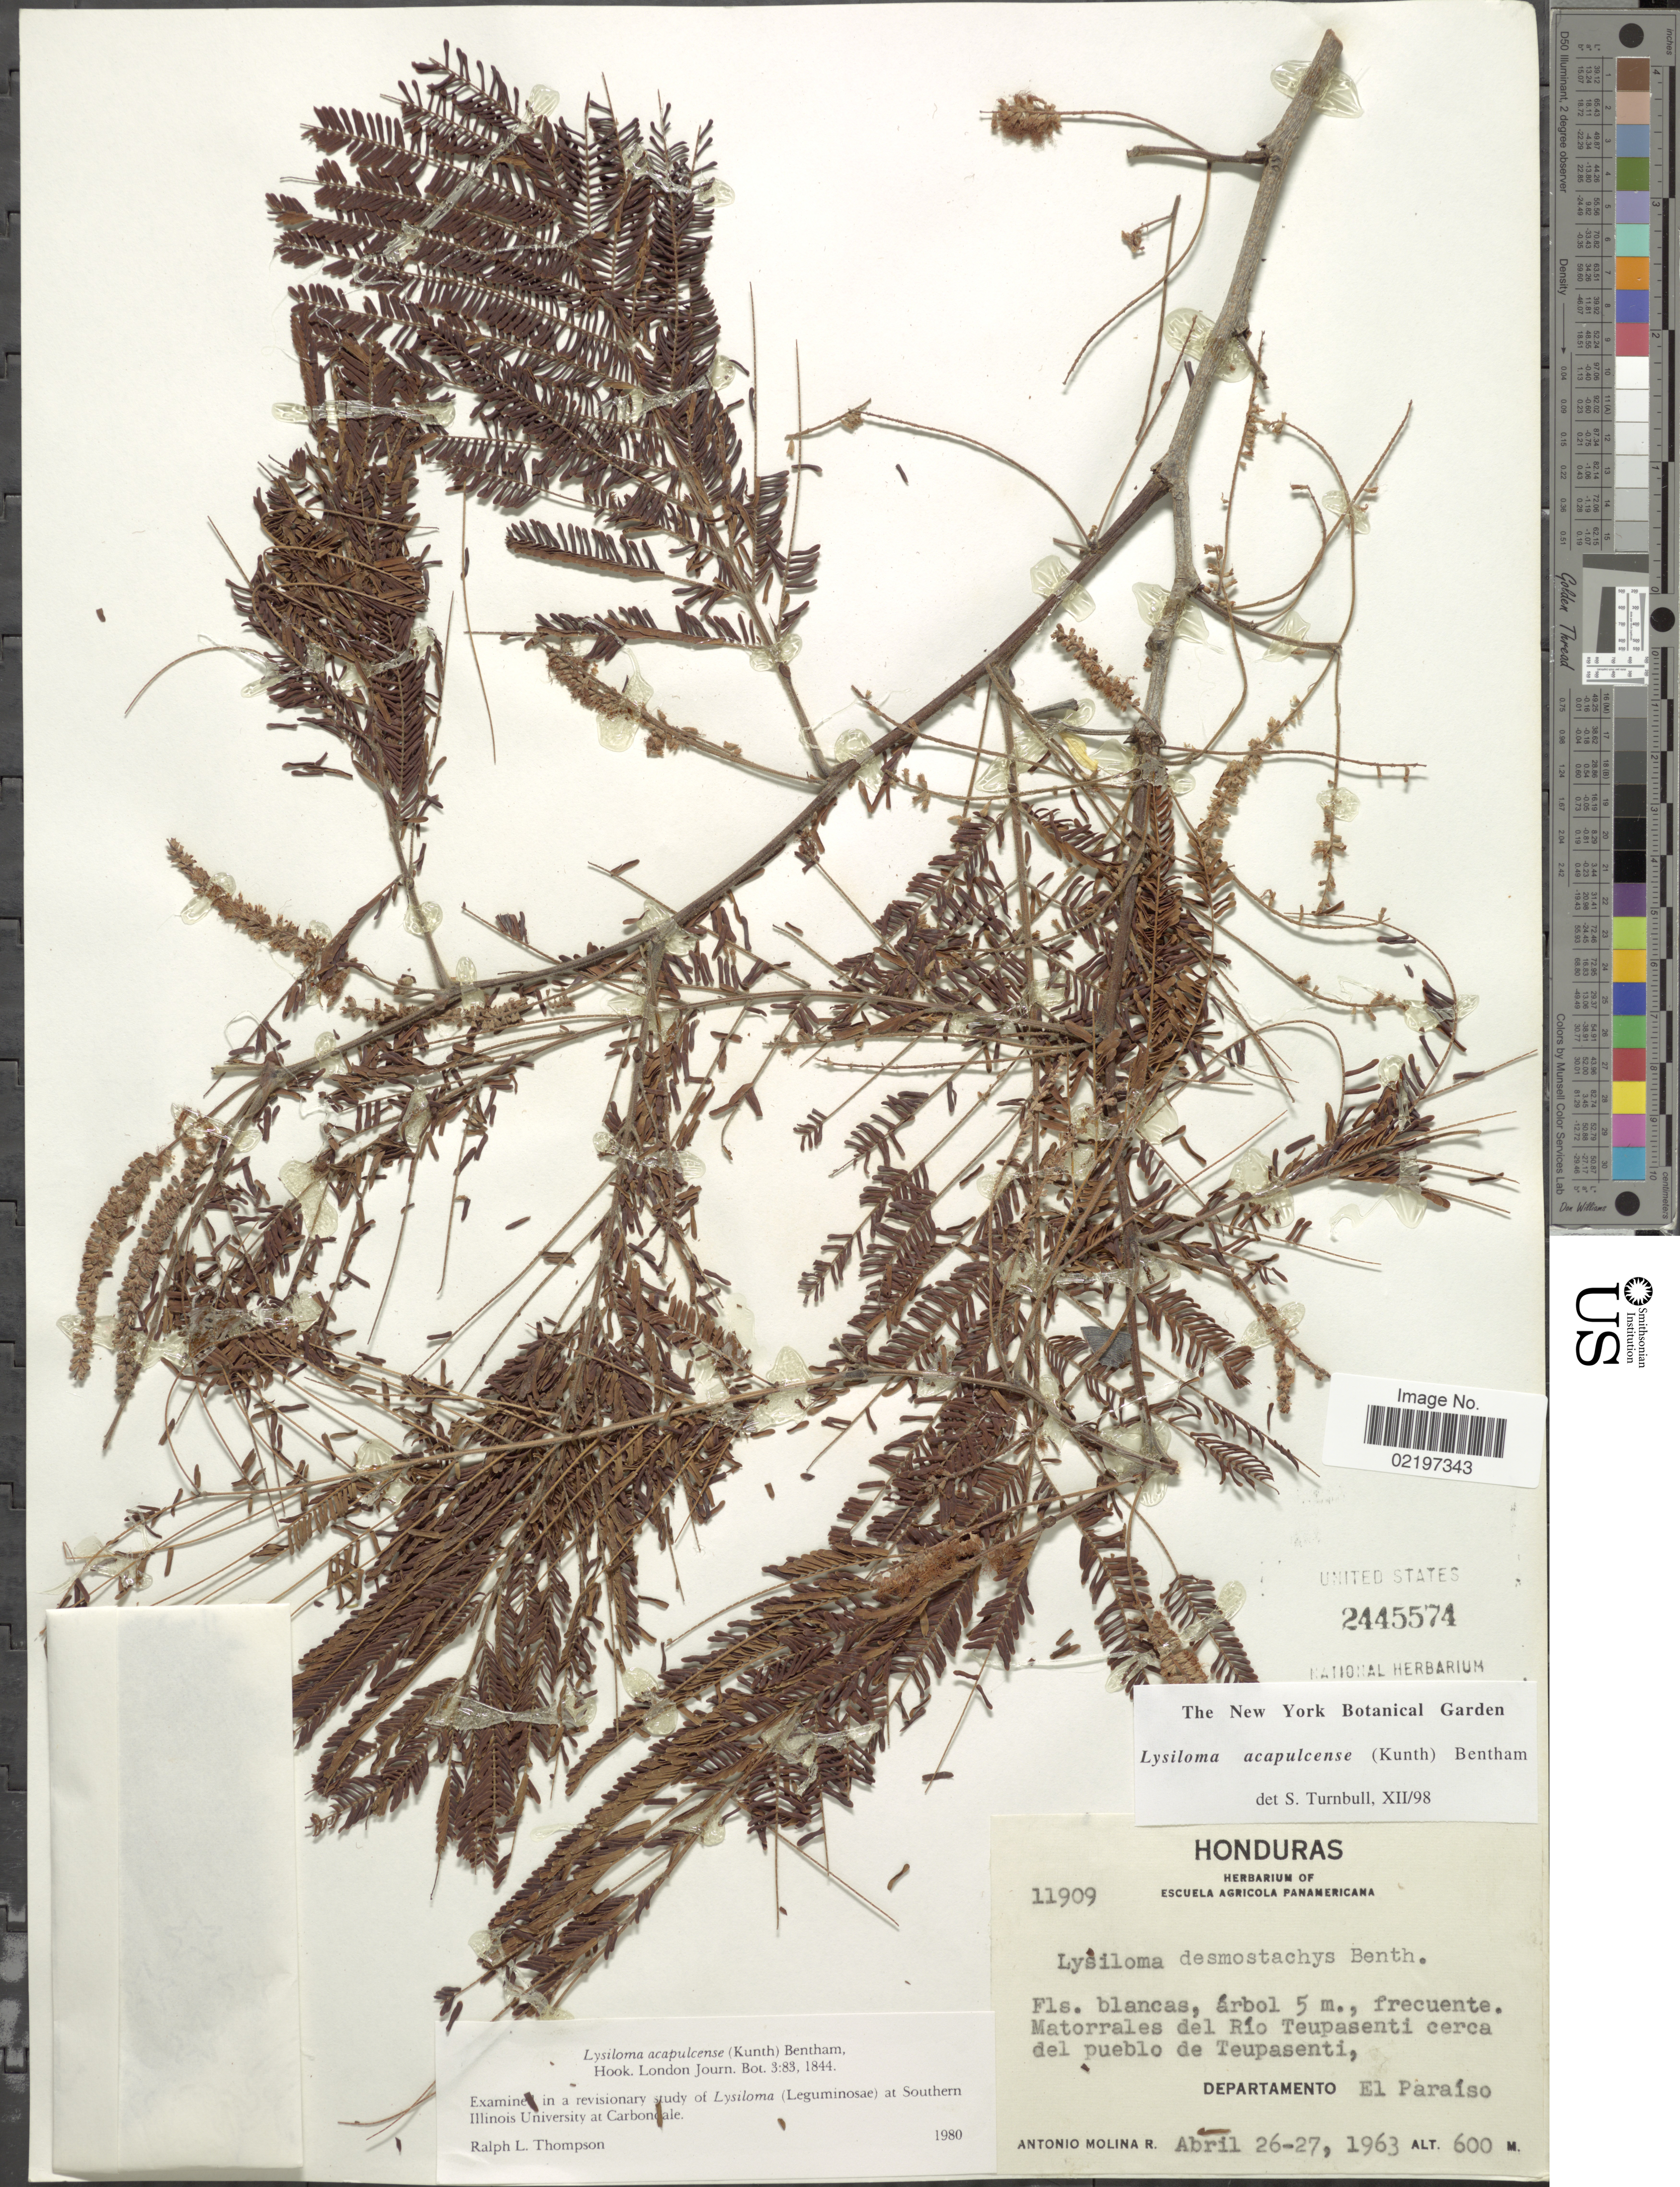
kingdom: Plantae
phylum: Tracheophyta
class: Magnoliopsida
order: Fabales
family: Fabaceae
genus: Lysiloma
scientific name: Lysiloma acapulcense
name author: (Kunth) Benth.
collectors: A. Molina R.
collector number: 11909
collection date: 1963-04-26/1963-04-27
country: Honduras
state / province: El Paraíso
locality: Matorrales del Rio Teupasenti cerca del pueblo de Teupasenti, Departamento El Paraiso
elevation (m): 600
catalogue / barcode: US 245574